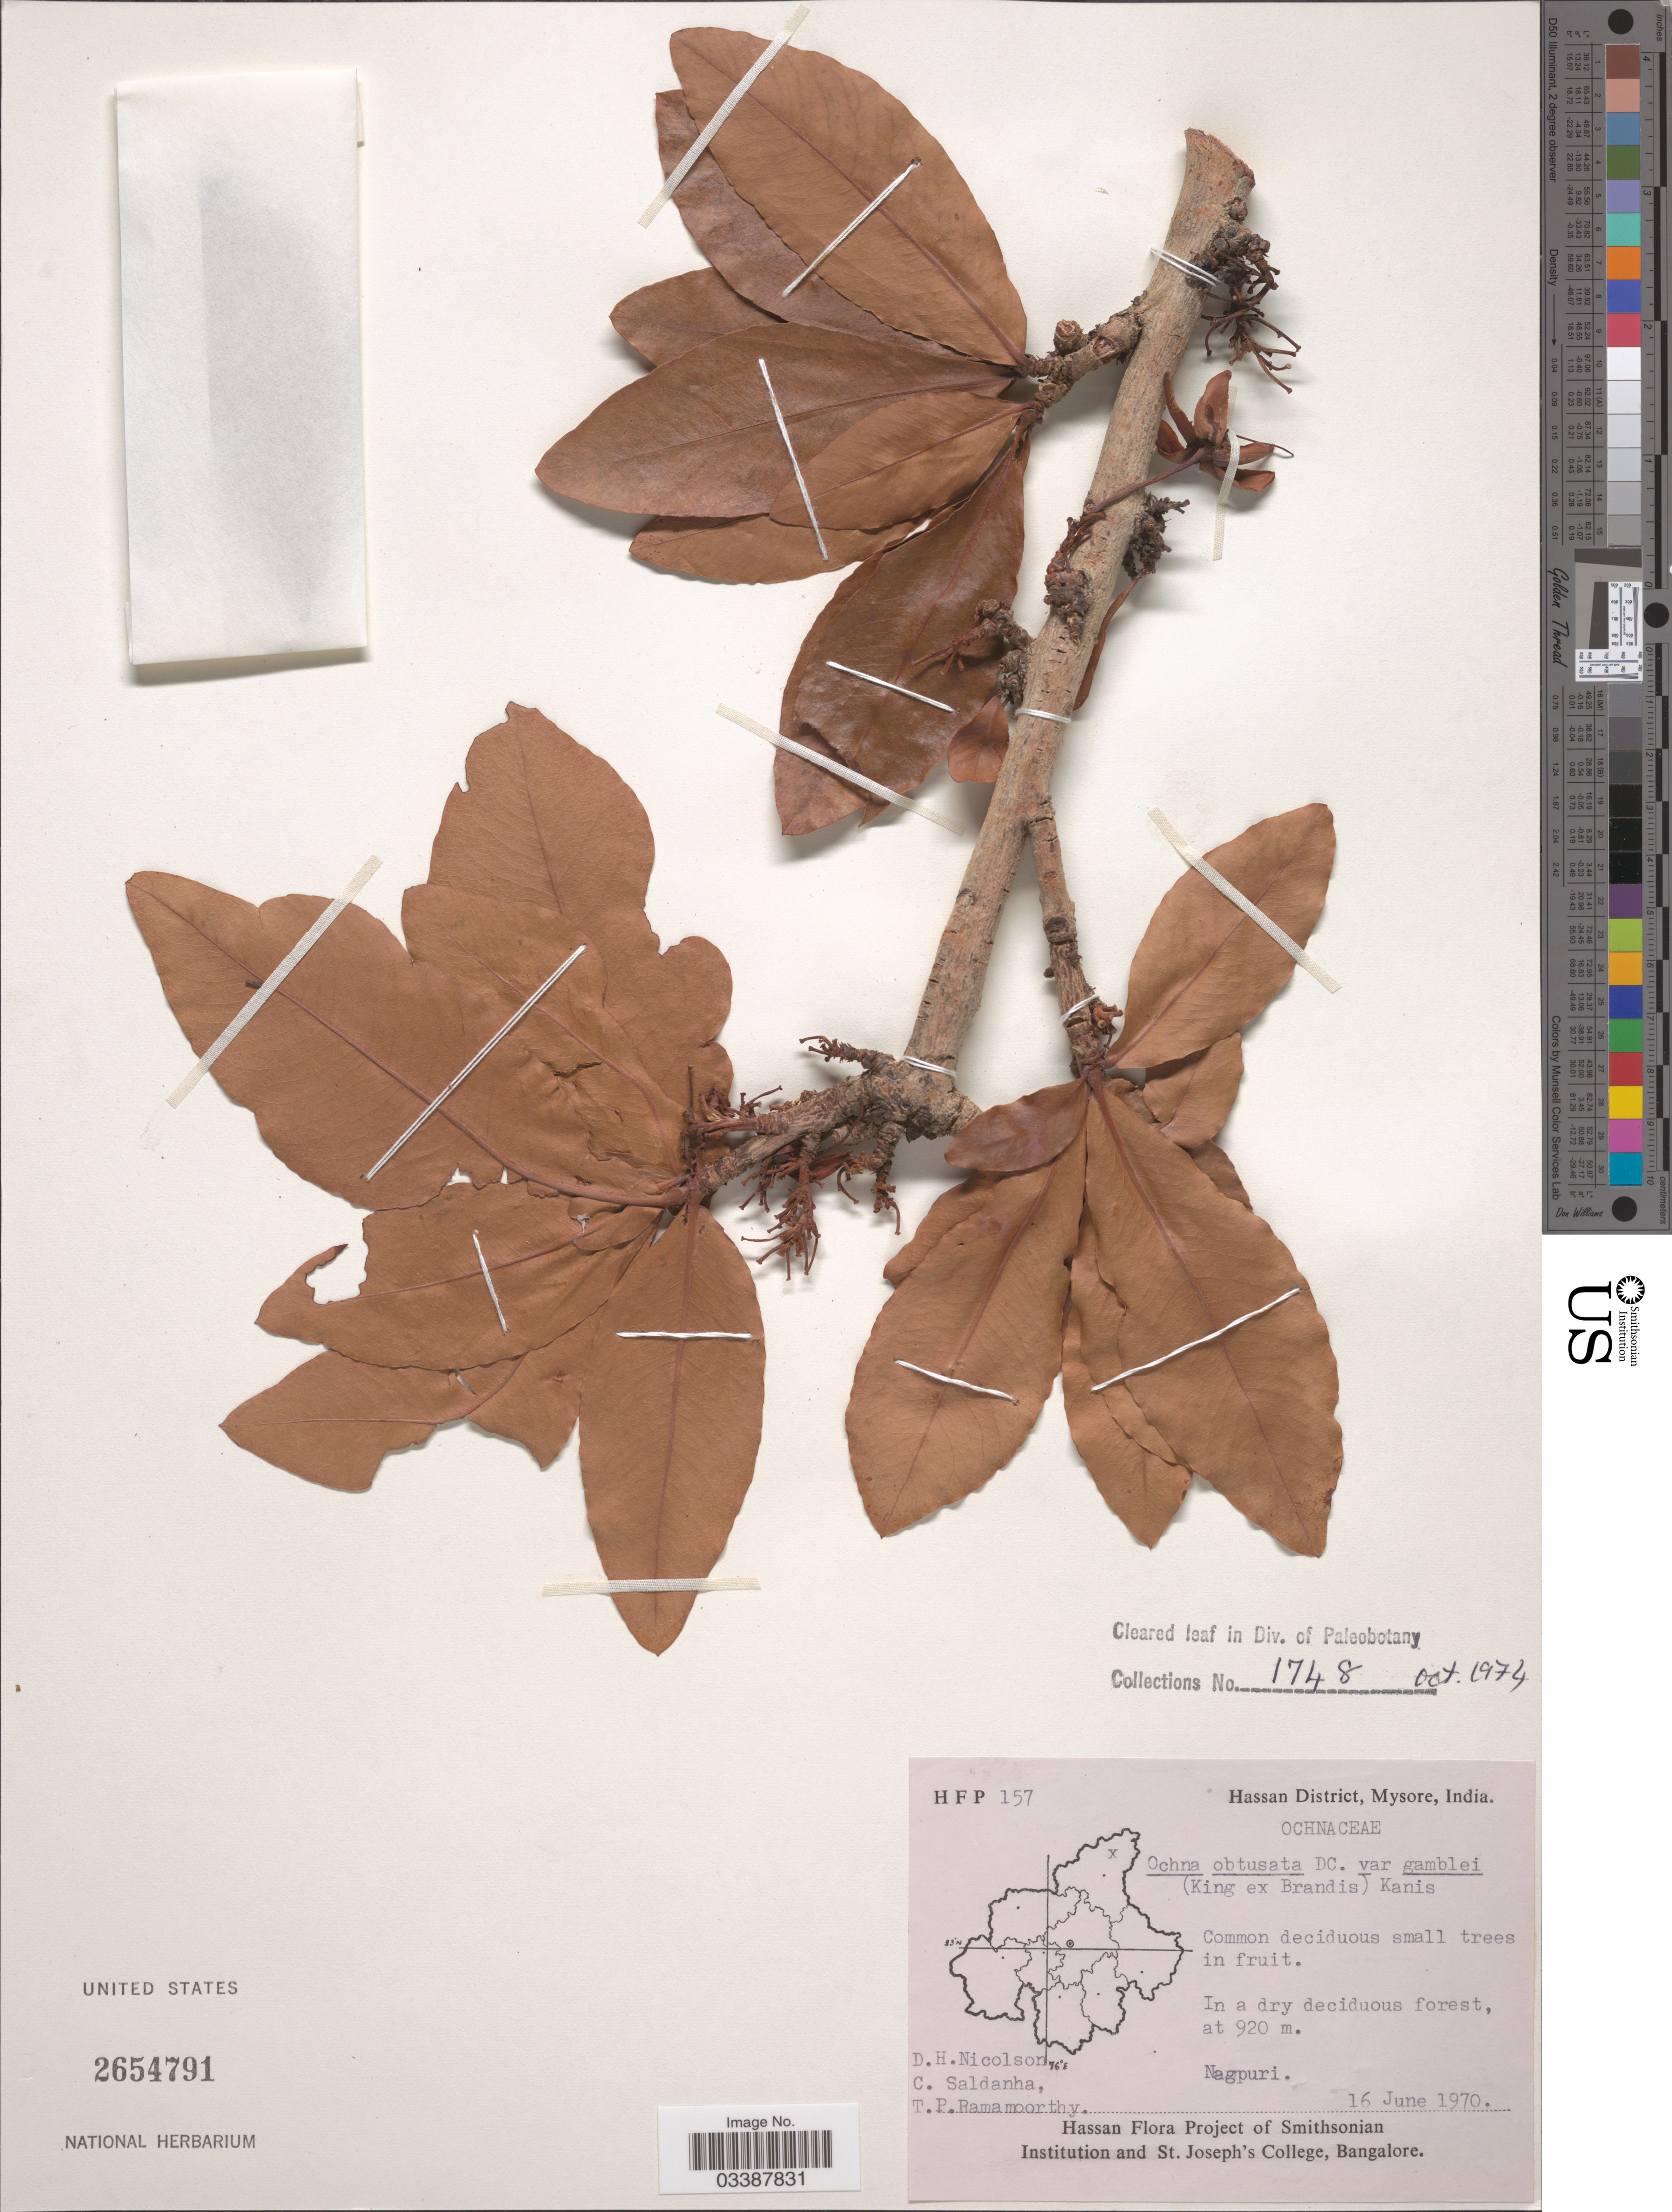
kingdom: Plantae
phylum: Tracheophyta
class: Magnoliopsida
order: Malpighiales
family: Ochnaceae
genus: Ochna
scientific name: Ochna obtusata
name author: DC.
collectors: D. H. Nicolson, C. Saldanha & T. P. Ramamoorthy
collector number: HFP 157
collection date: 1970-06-16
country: India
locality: Hassan District, Mysore. Nagpuri.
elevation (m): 920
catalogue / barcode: US 2654791